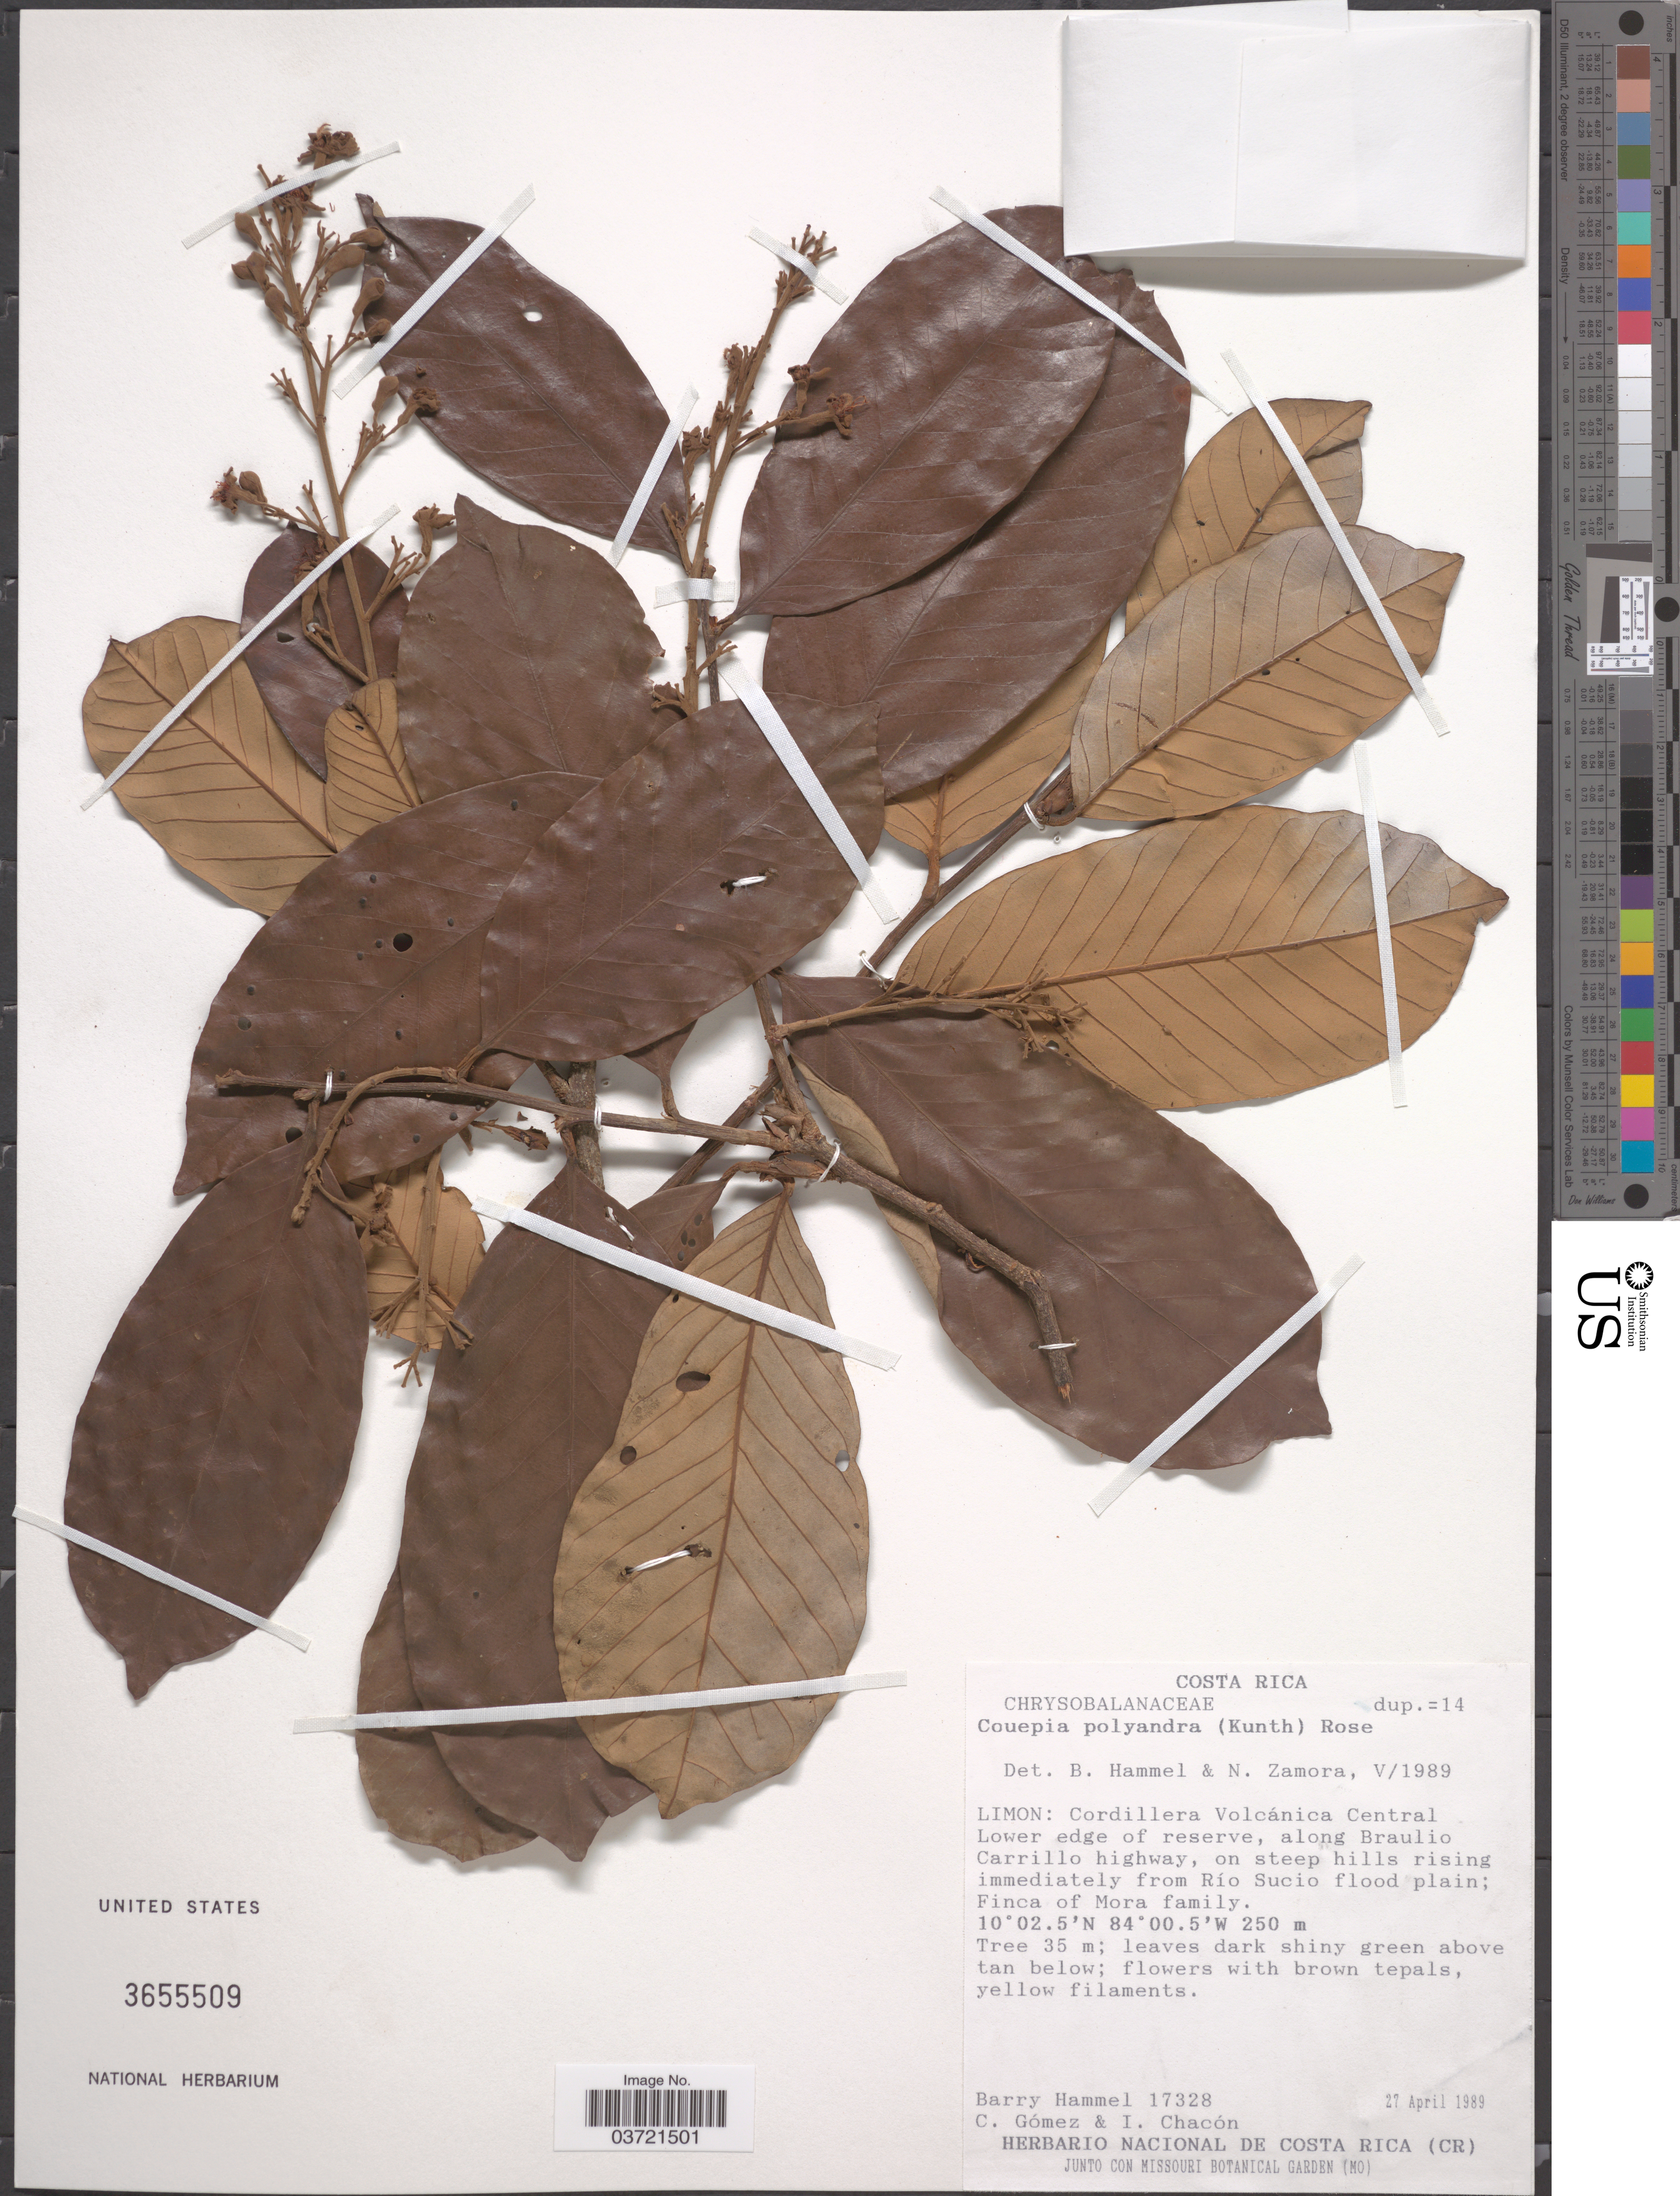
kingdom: Plantae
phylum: Tracheophyta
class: Magnoliopsida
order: Malpighiales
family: Chrysobalanaceae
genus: Couepia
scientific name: Couepia polyandra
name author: (Kunth) Rose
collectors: B. Hammel, C. Gómez & I. Chacón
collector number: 17328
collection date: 1989-04-27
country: Costa Rica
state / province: Limón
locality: Cordillera Volcánica Central Lower edge of reserve, along Braulio Carrillo highway, on steep hills rising immediately from Río Sucio flood plain; Finca of Mora family.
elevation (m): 250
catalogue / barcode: US 3655509